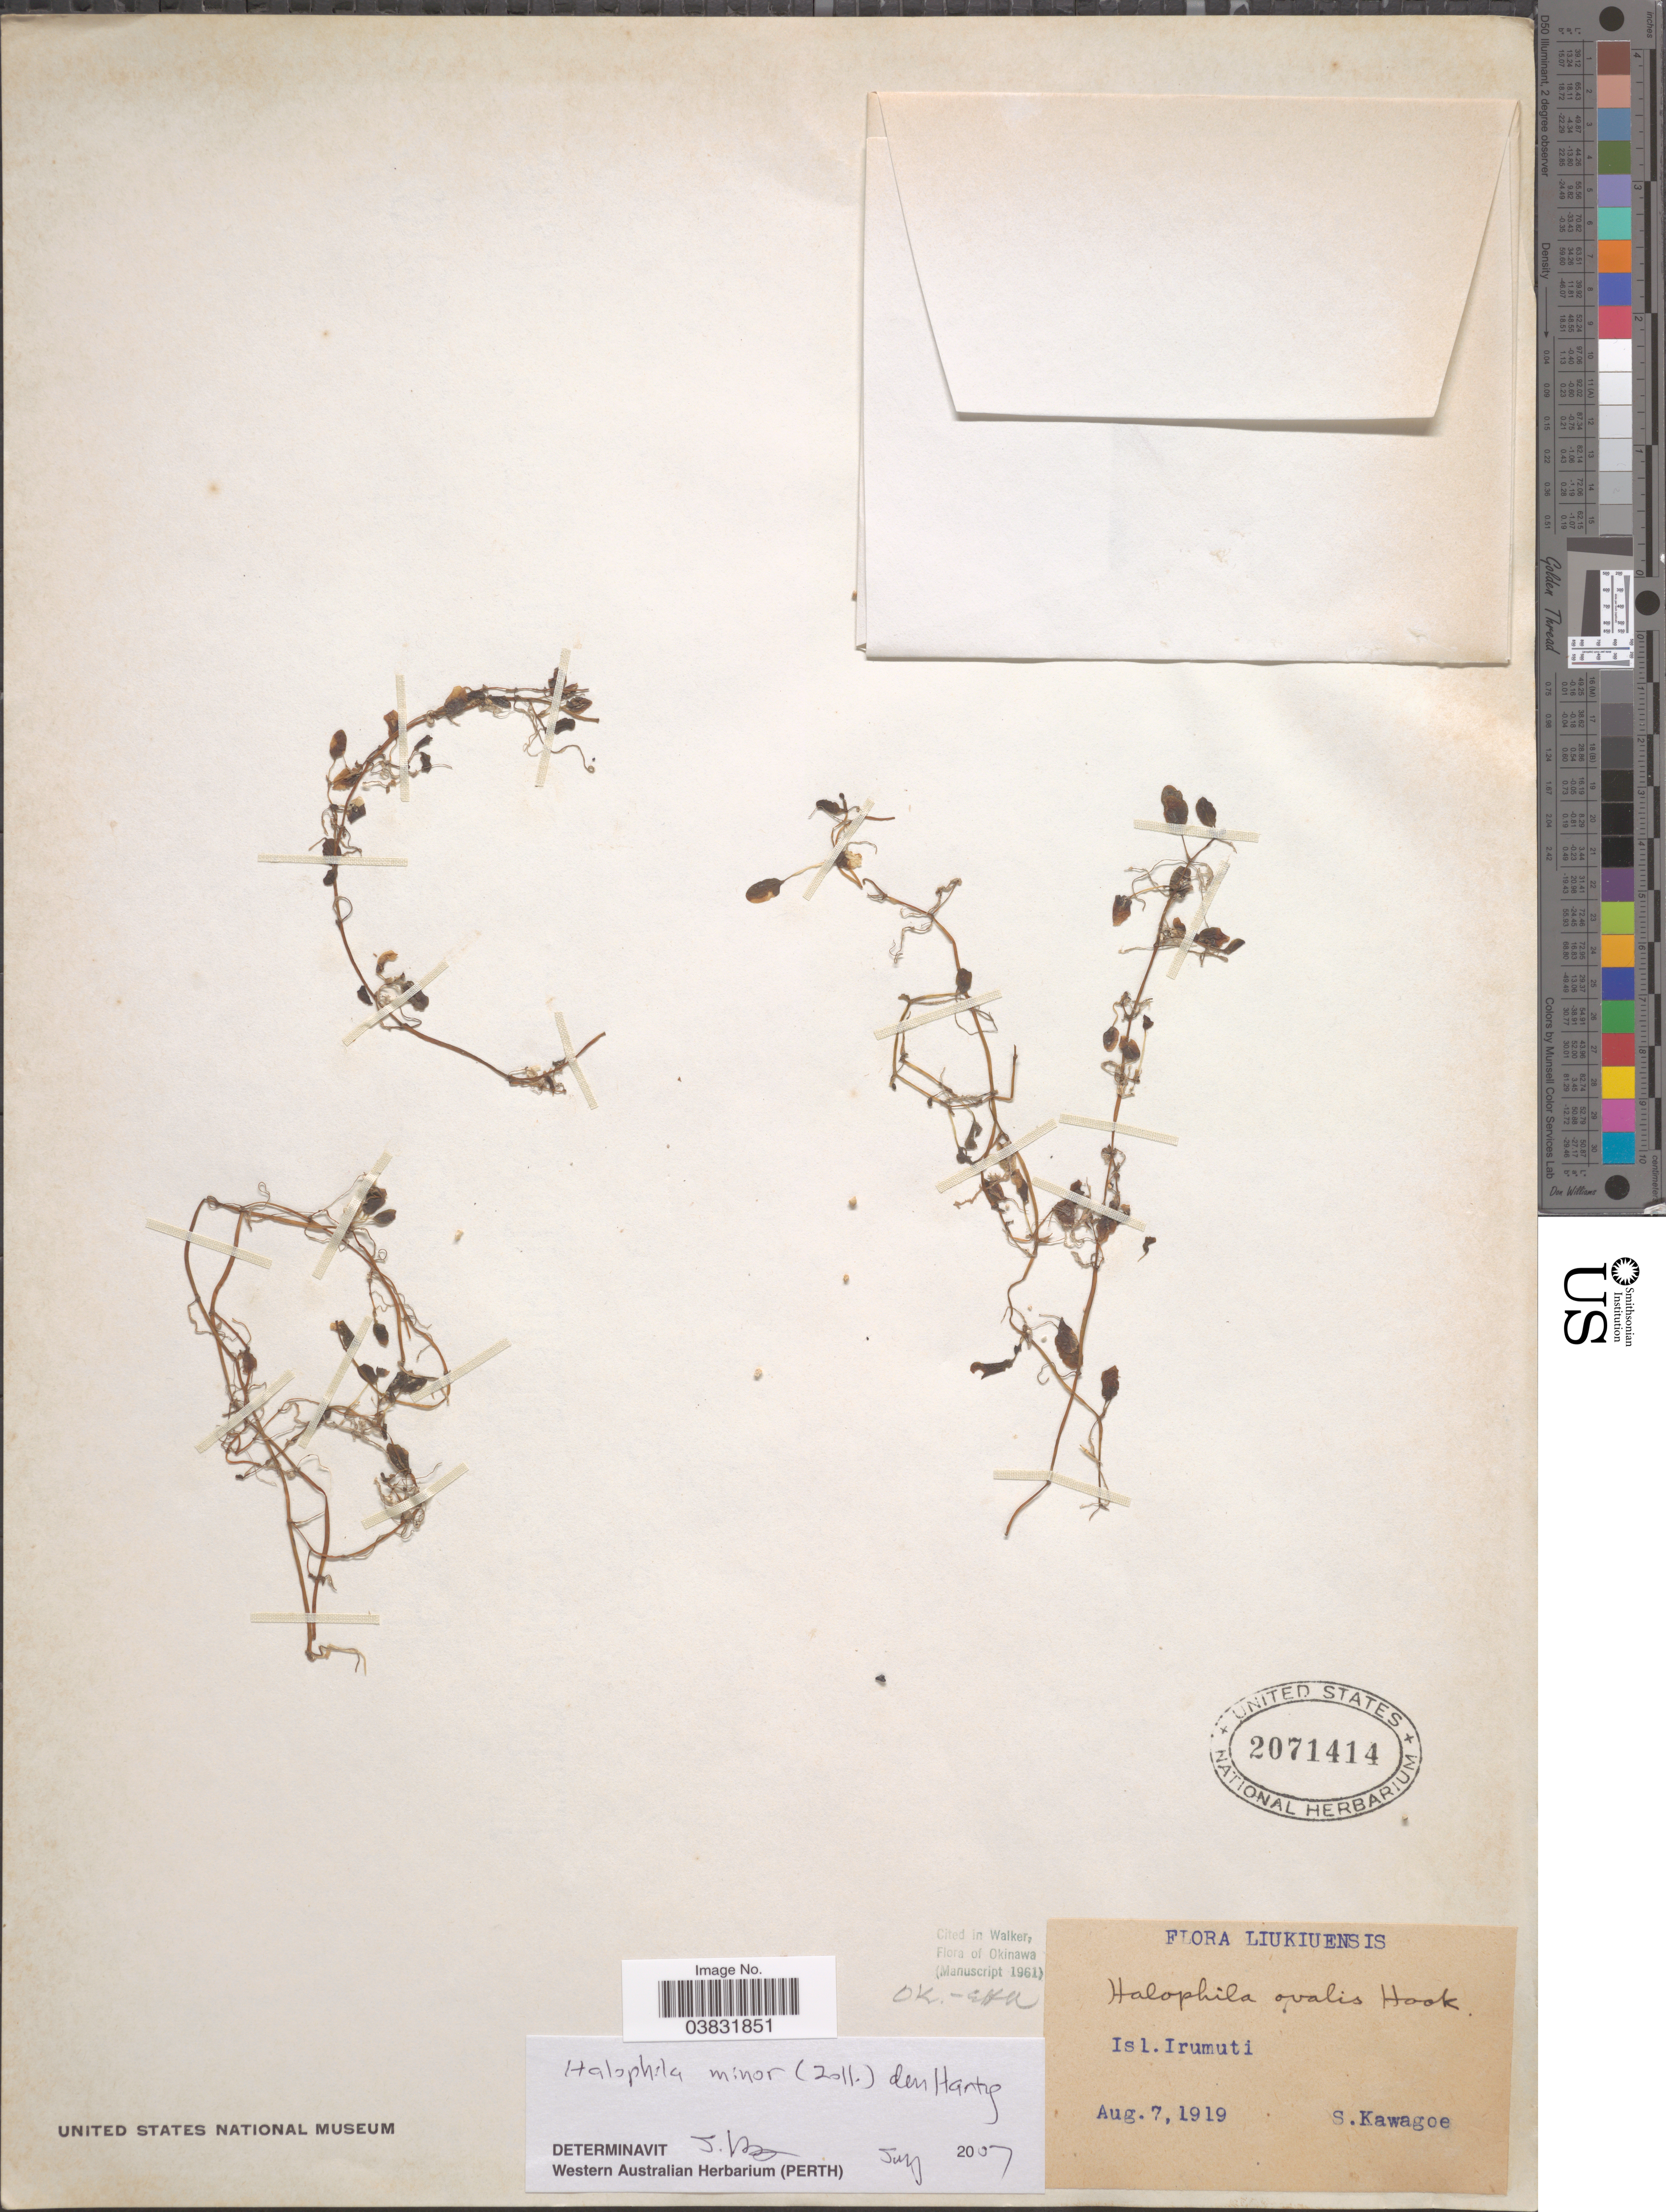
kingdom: Plantae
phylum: Tracheophyta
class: Liliopsida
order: Alismatales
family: Hydrocharitaceae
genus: Halophila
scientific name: Halophila minor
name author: (Zoll.) Hartog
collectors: S. Kawagoe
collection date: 1919-08-07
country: Japan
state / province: Okinawa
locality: Liukiuensis. Isl. Irumuti.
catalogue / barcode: US 2071414